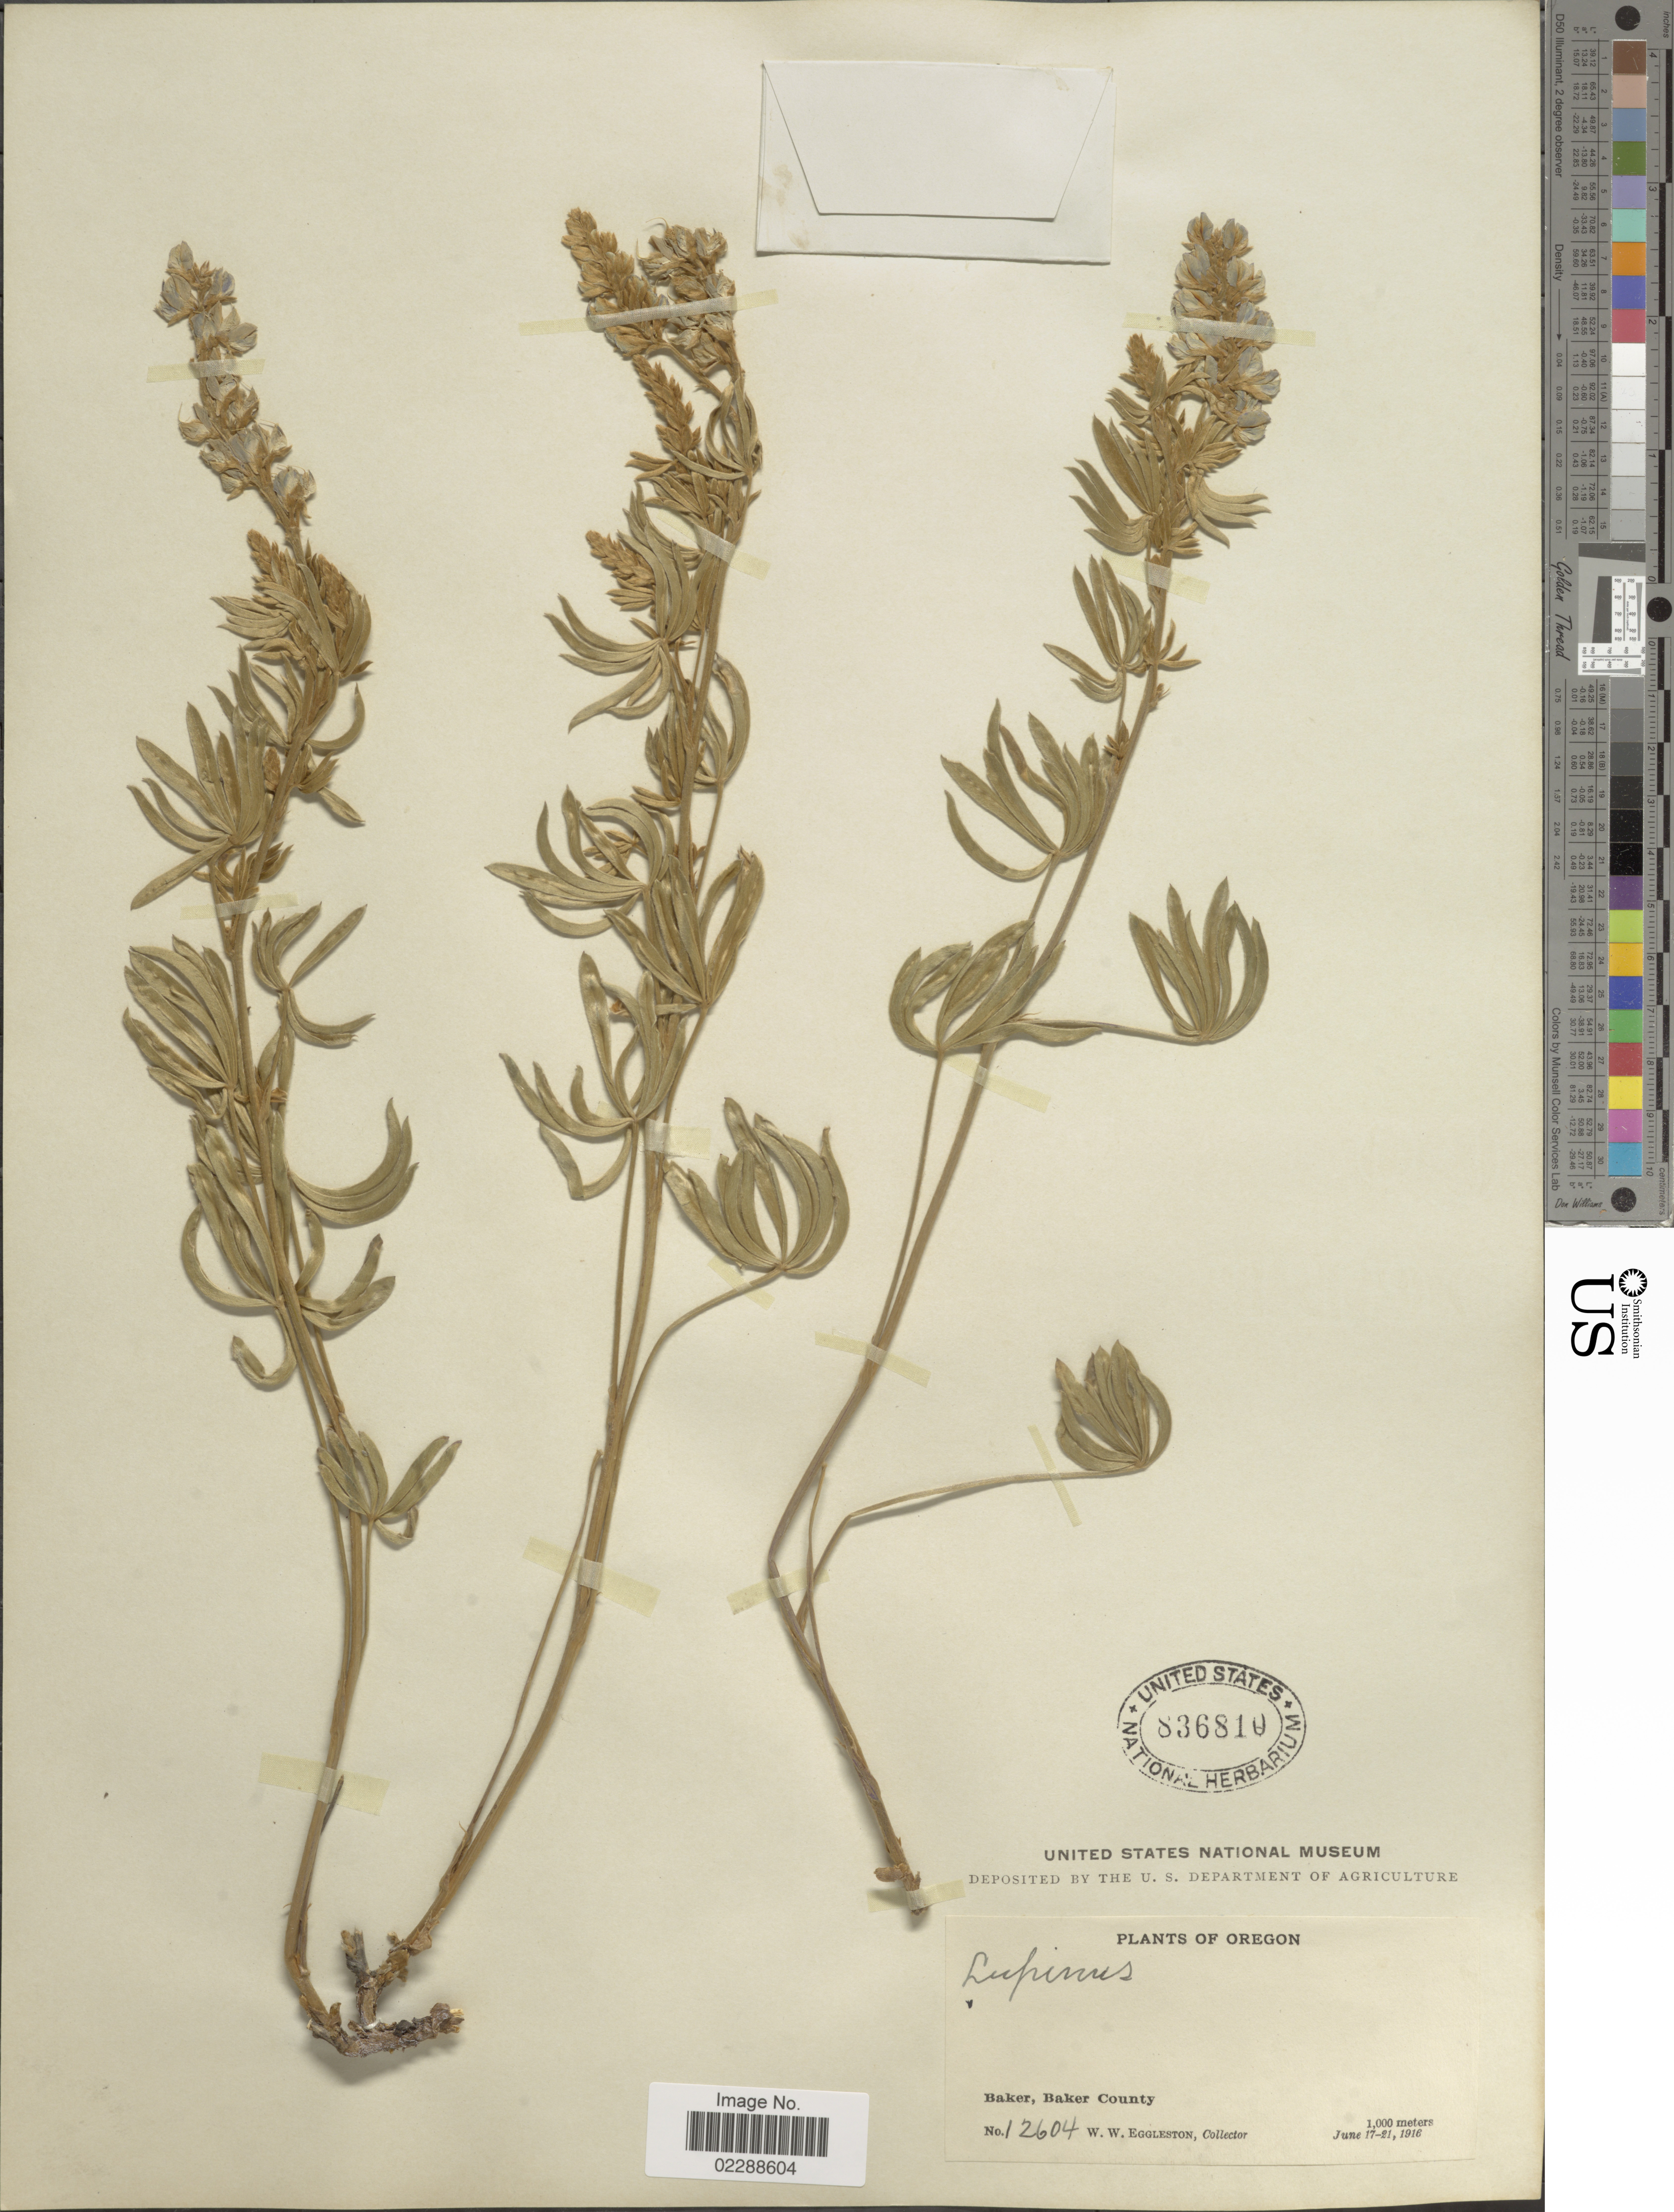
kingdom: Plantae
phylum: Tracheophyta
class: Magnoliopsida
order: Fabales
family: Fabaceae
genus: Lupinus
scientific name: Lupinus sp.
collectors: W. W. Eggleston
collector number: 12604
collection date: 1916-06-17/1916-06-21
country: United States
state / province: Oregon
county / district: Baker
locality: Baker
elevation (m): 1000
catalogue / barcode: US 836810